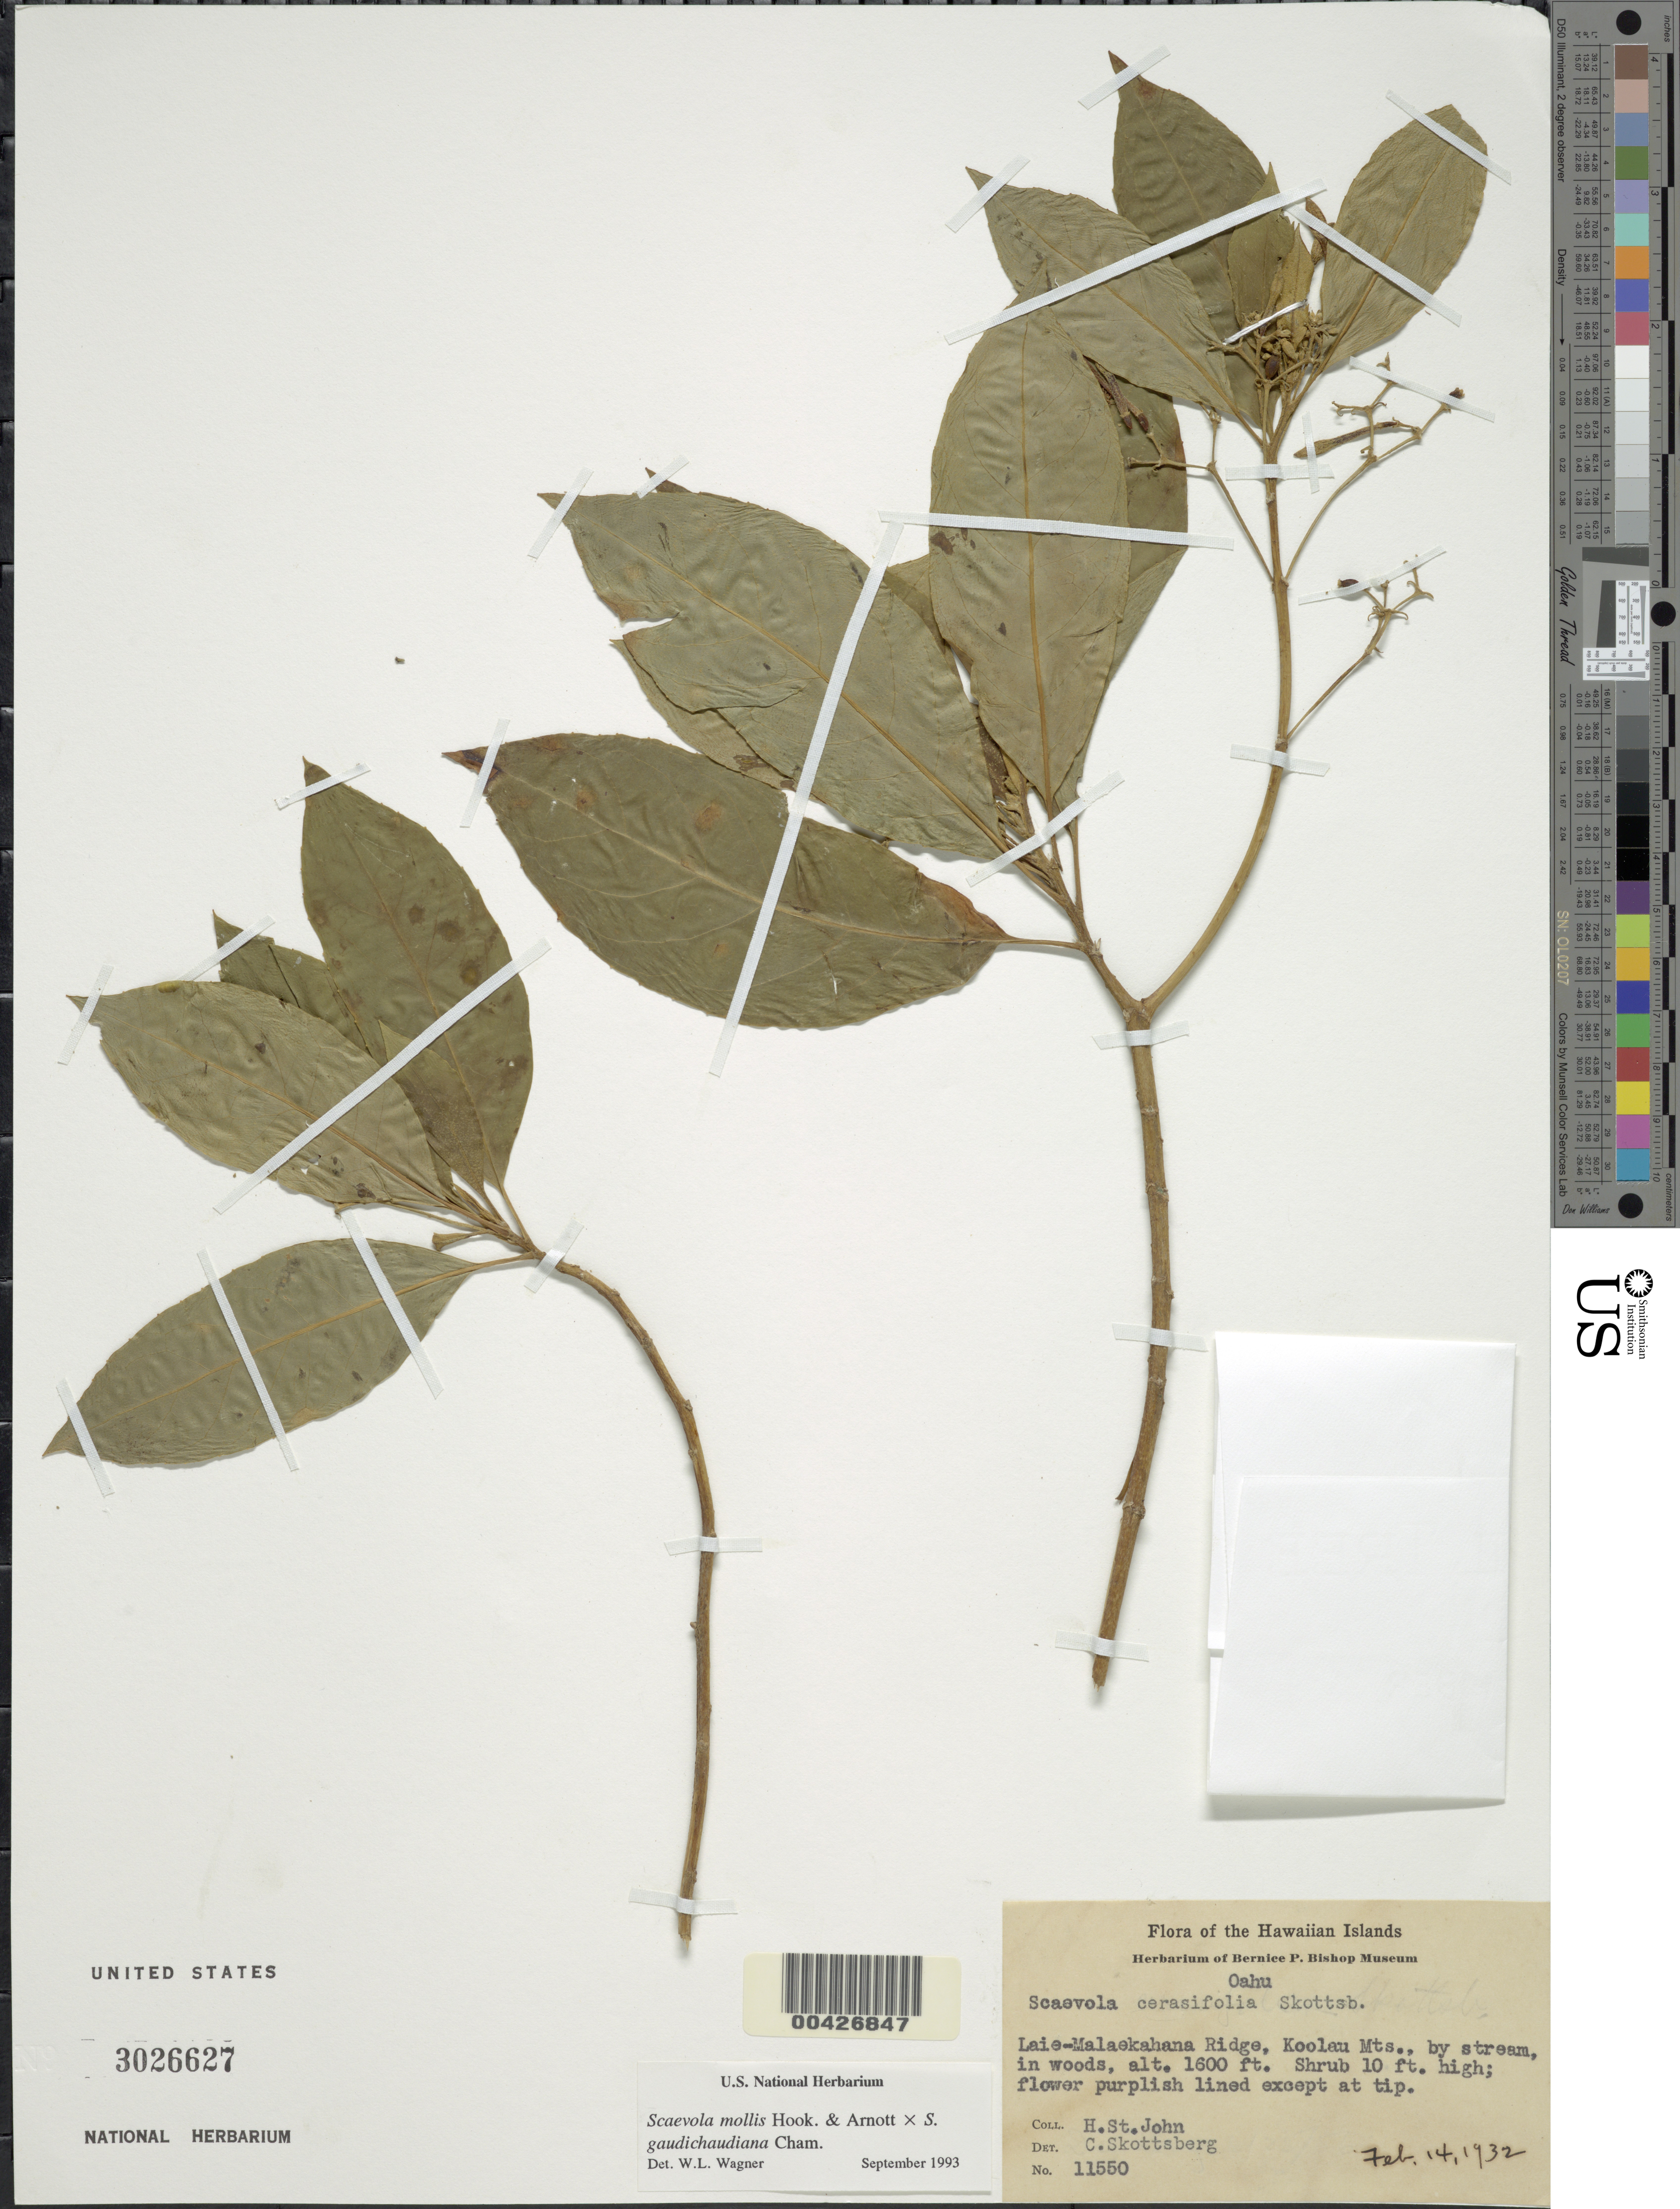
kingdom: Plantae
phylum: Tracheophyta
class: Magnoliopsida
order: Asterales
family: Goodeniaceae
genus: Scaevola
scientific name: Scaevola gaudichaudiana x S. mollis Hook. & Arn.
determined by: Wagner, W. L., (BOT), Smithsonian Institution - National Museum of Natural History (UNITED STATES)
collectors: H. St. John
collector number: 11550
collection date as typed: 14 Feb 1932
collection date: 1932-02-14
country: United States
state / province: Hawaii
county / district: Honolulu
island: Oahu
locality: Laie-Malaekahana Ridge, Koolau Mts.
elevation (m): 488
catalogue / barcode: US 3026627